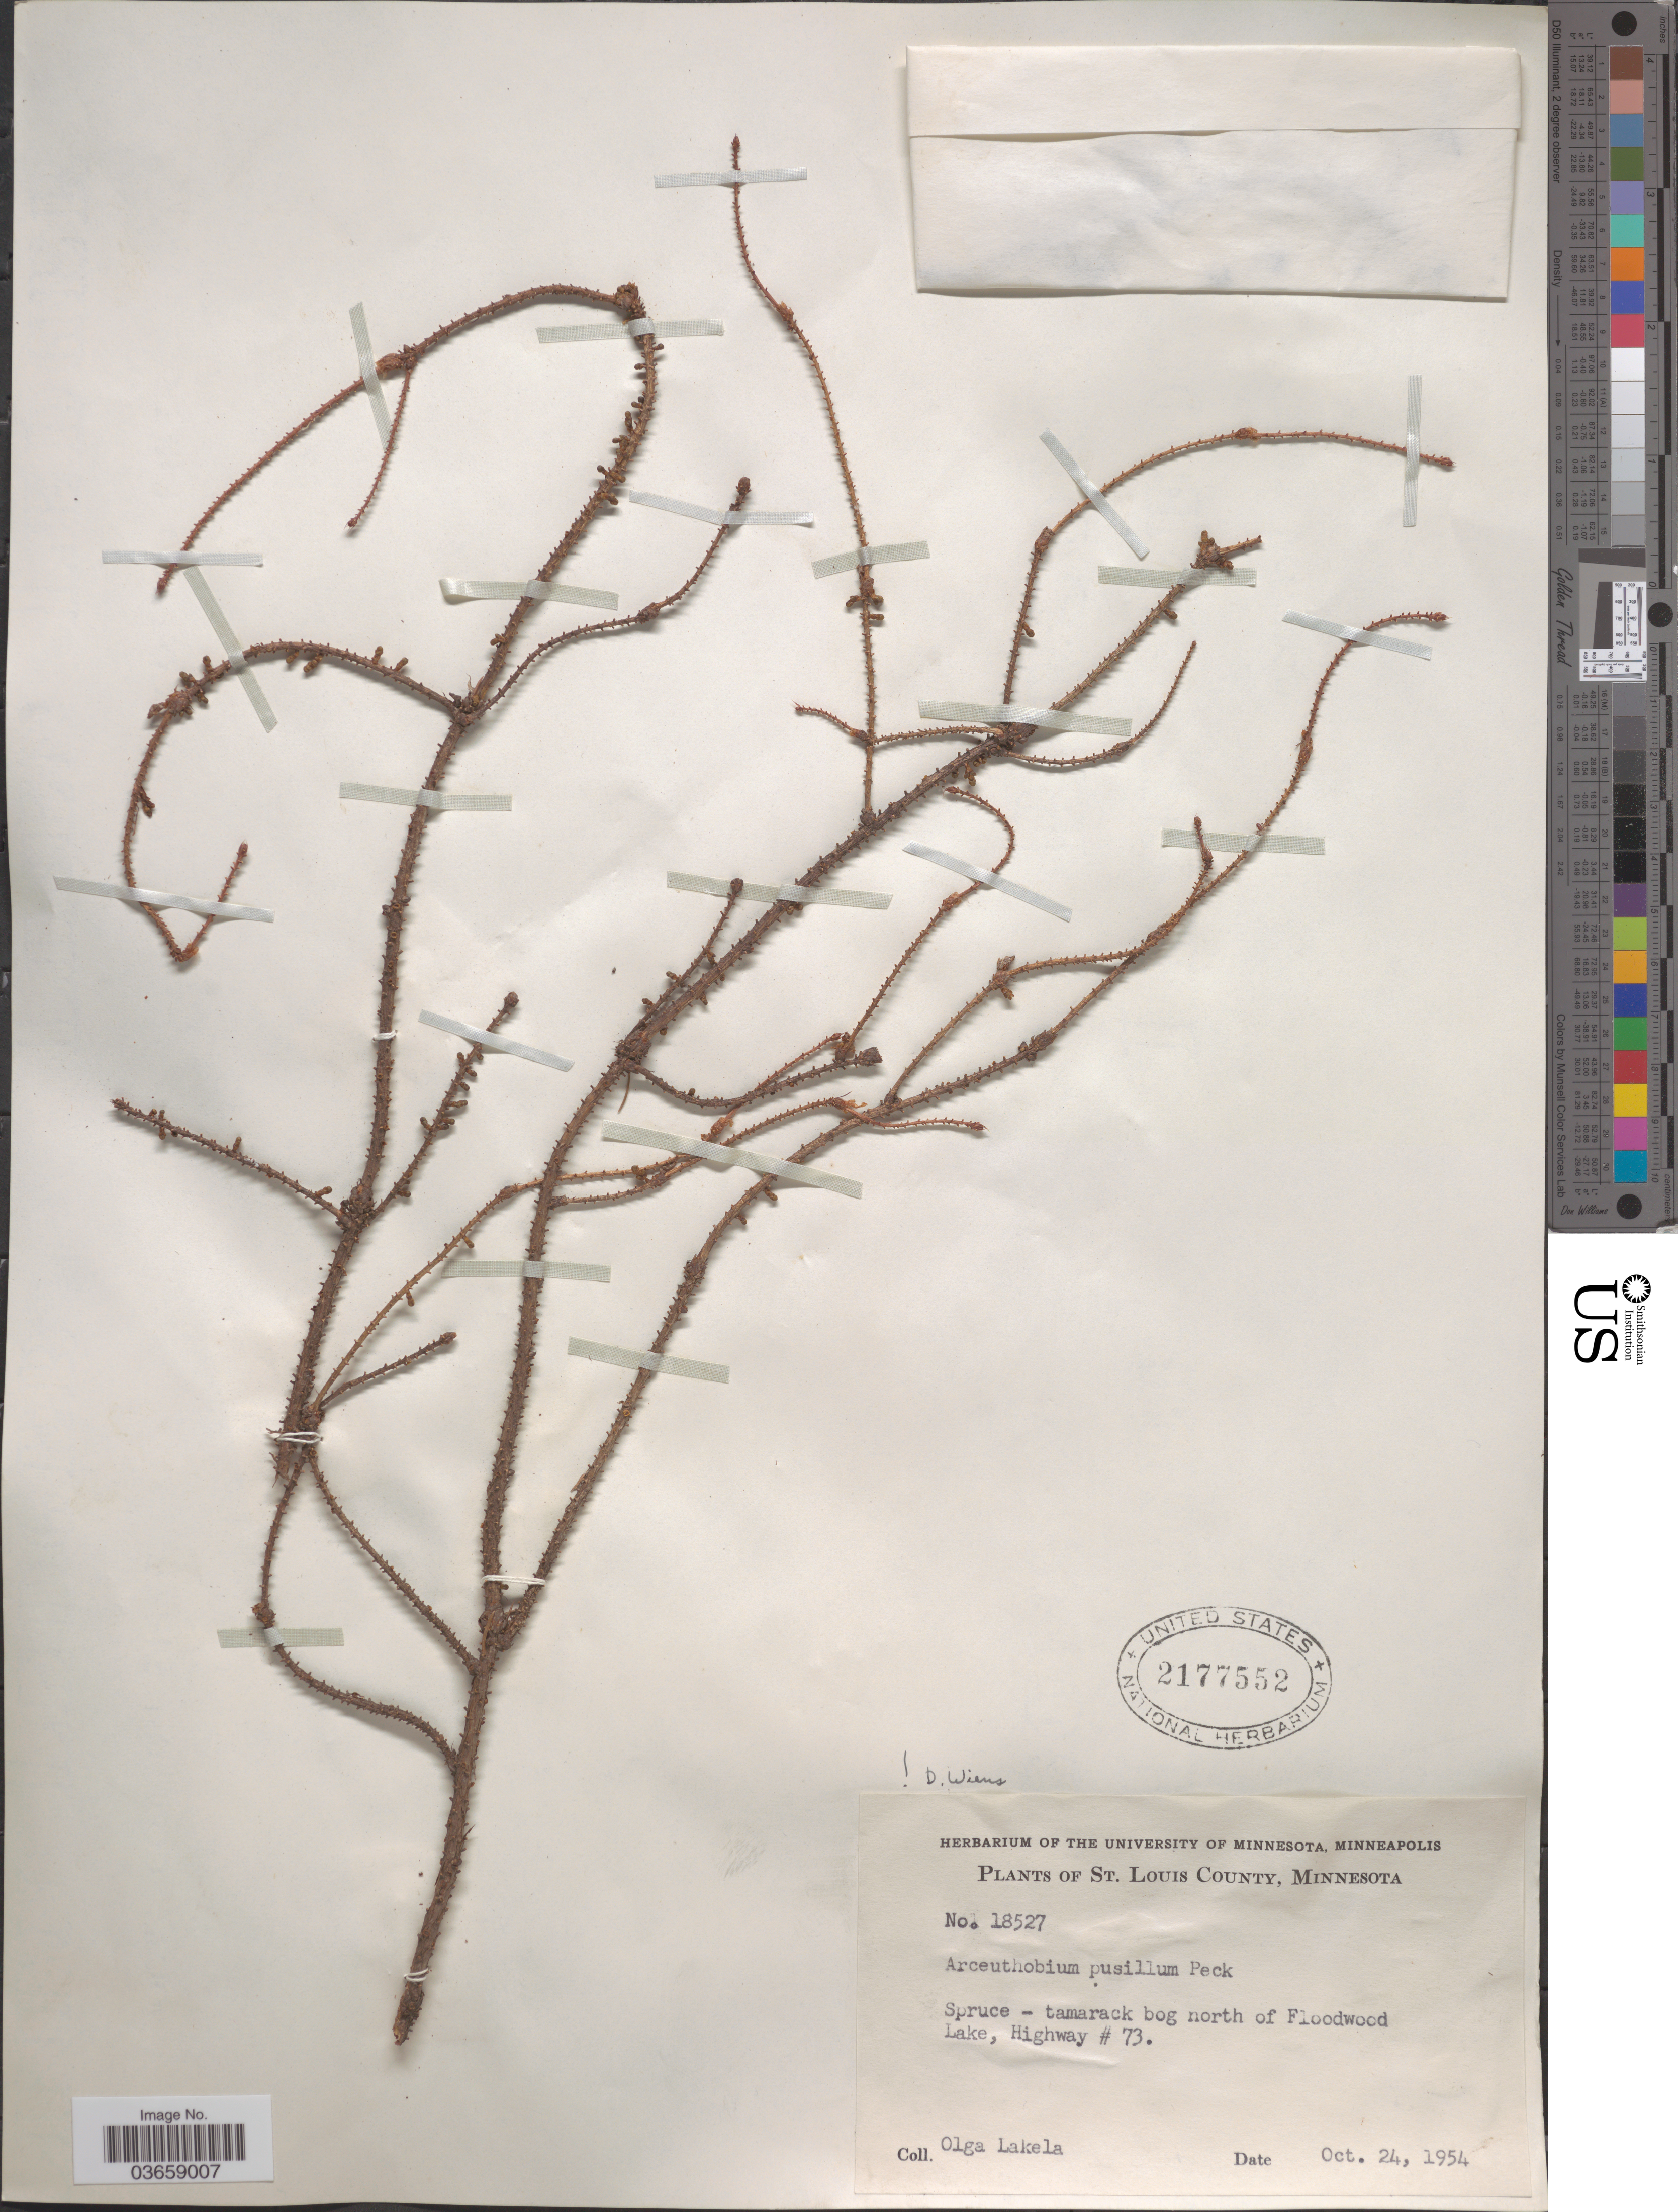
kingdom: Plantae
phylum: Tracheophyta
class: Magnoliopsida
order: Santalales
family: Viscaceae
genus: Arceuthobium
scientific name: Arceuthobium pusillum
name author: Peck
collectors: O. K. Lakela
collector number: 18527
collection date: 1954-10-24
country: United States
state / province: Minnesota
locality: St. Louis County. North of Floodwood Lake, Highway # 73.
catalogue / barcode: US 2177552